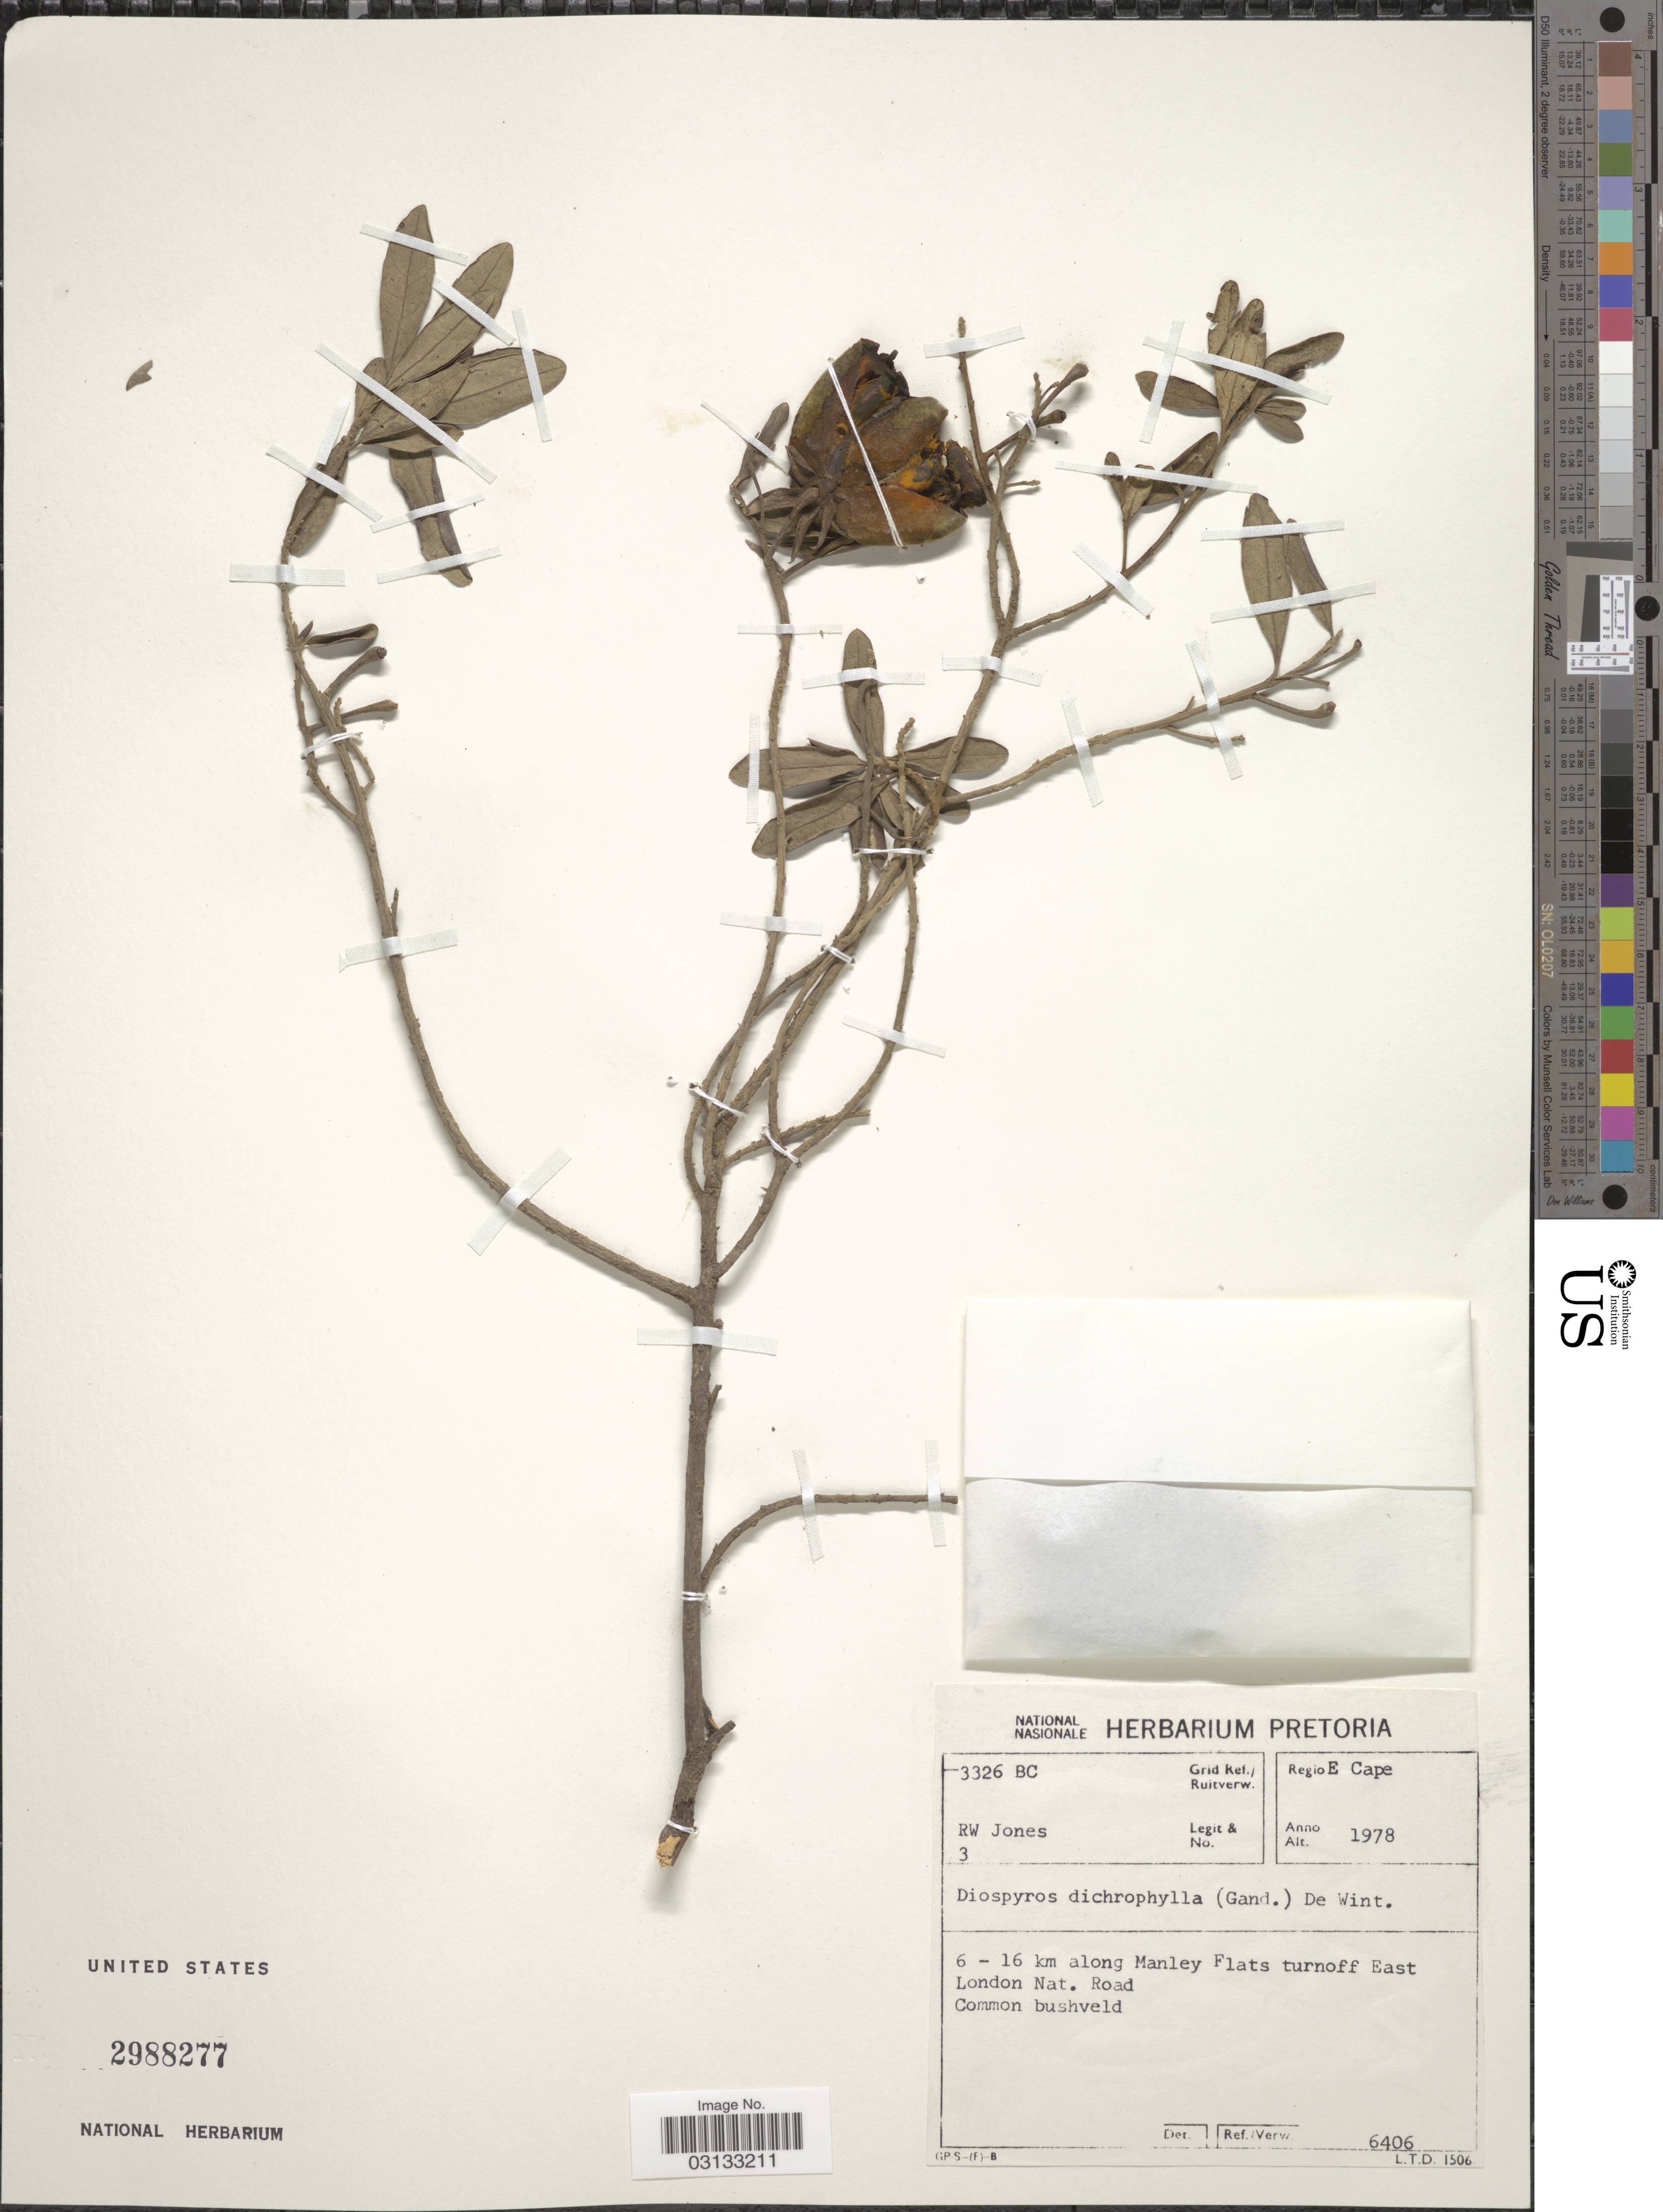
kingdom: Plantae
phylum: Tracheophyta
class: Magnoliopsida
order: Ericales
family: Ebenaceae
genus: Diospyros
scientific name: Diospyros dichrophylla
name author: (Gand.) De Winter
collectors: R. Jones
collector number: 3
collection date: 1978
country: South Africa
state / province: Eastern Cape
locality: Grid. Ref./Ruitverw. 3326BC, Regio E Cape, 6-16 km along Manley Flats turnoff East London Nat. Road.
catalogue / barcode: US 2988277